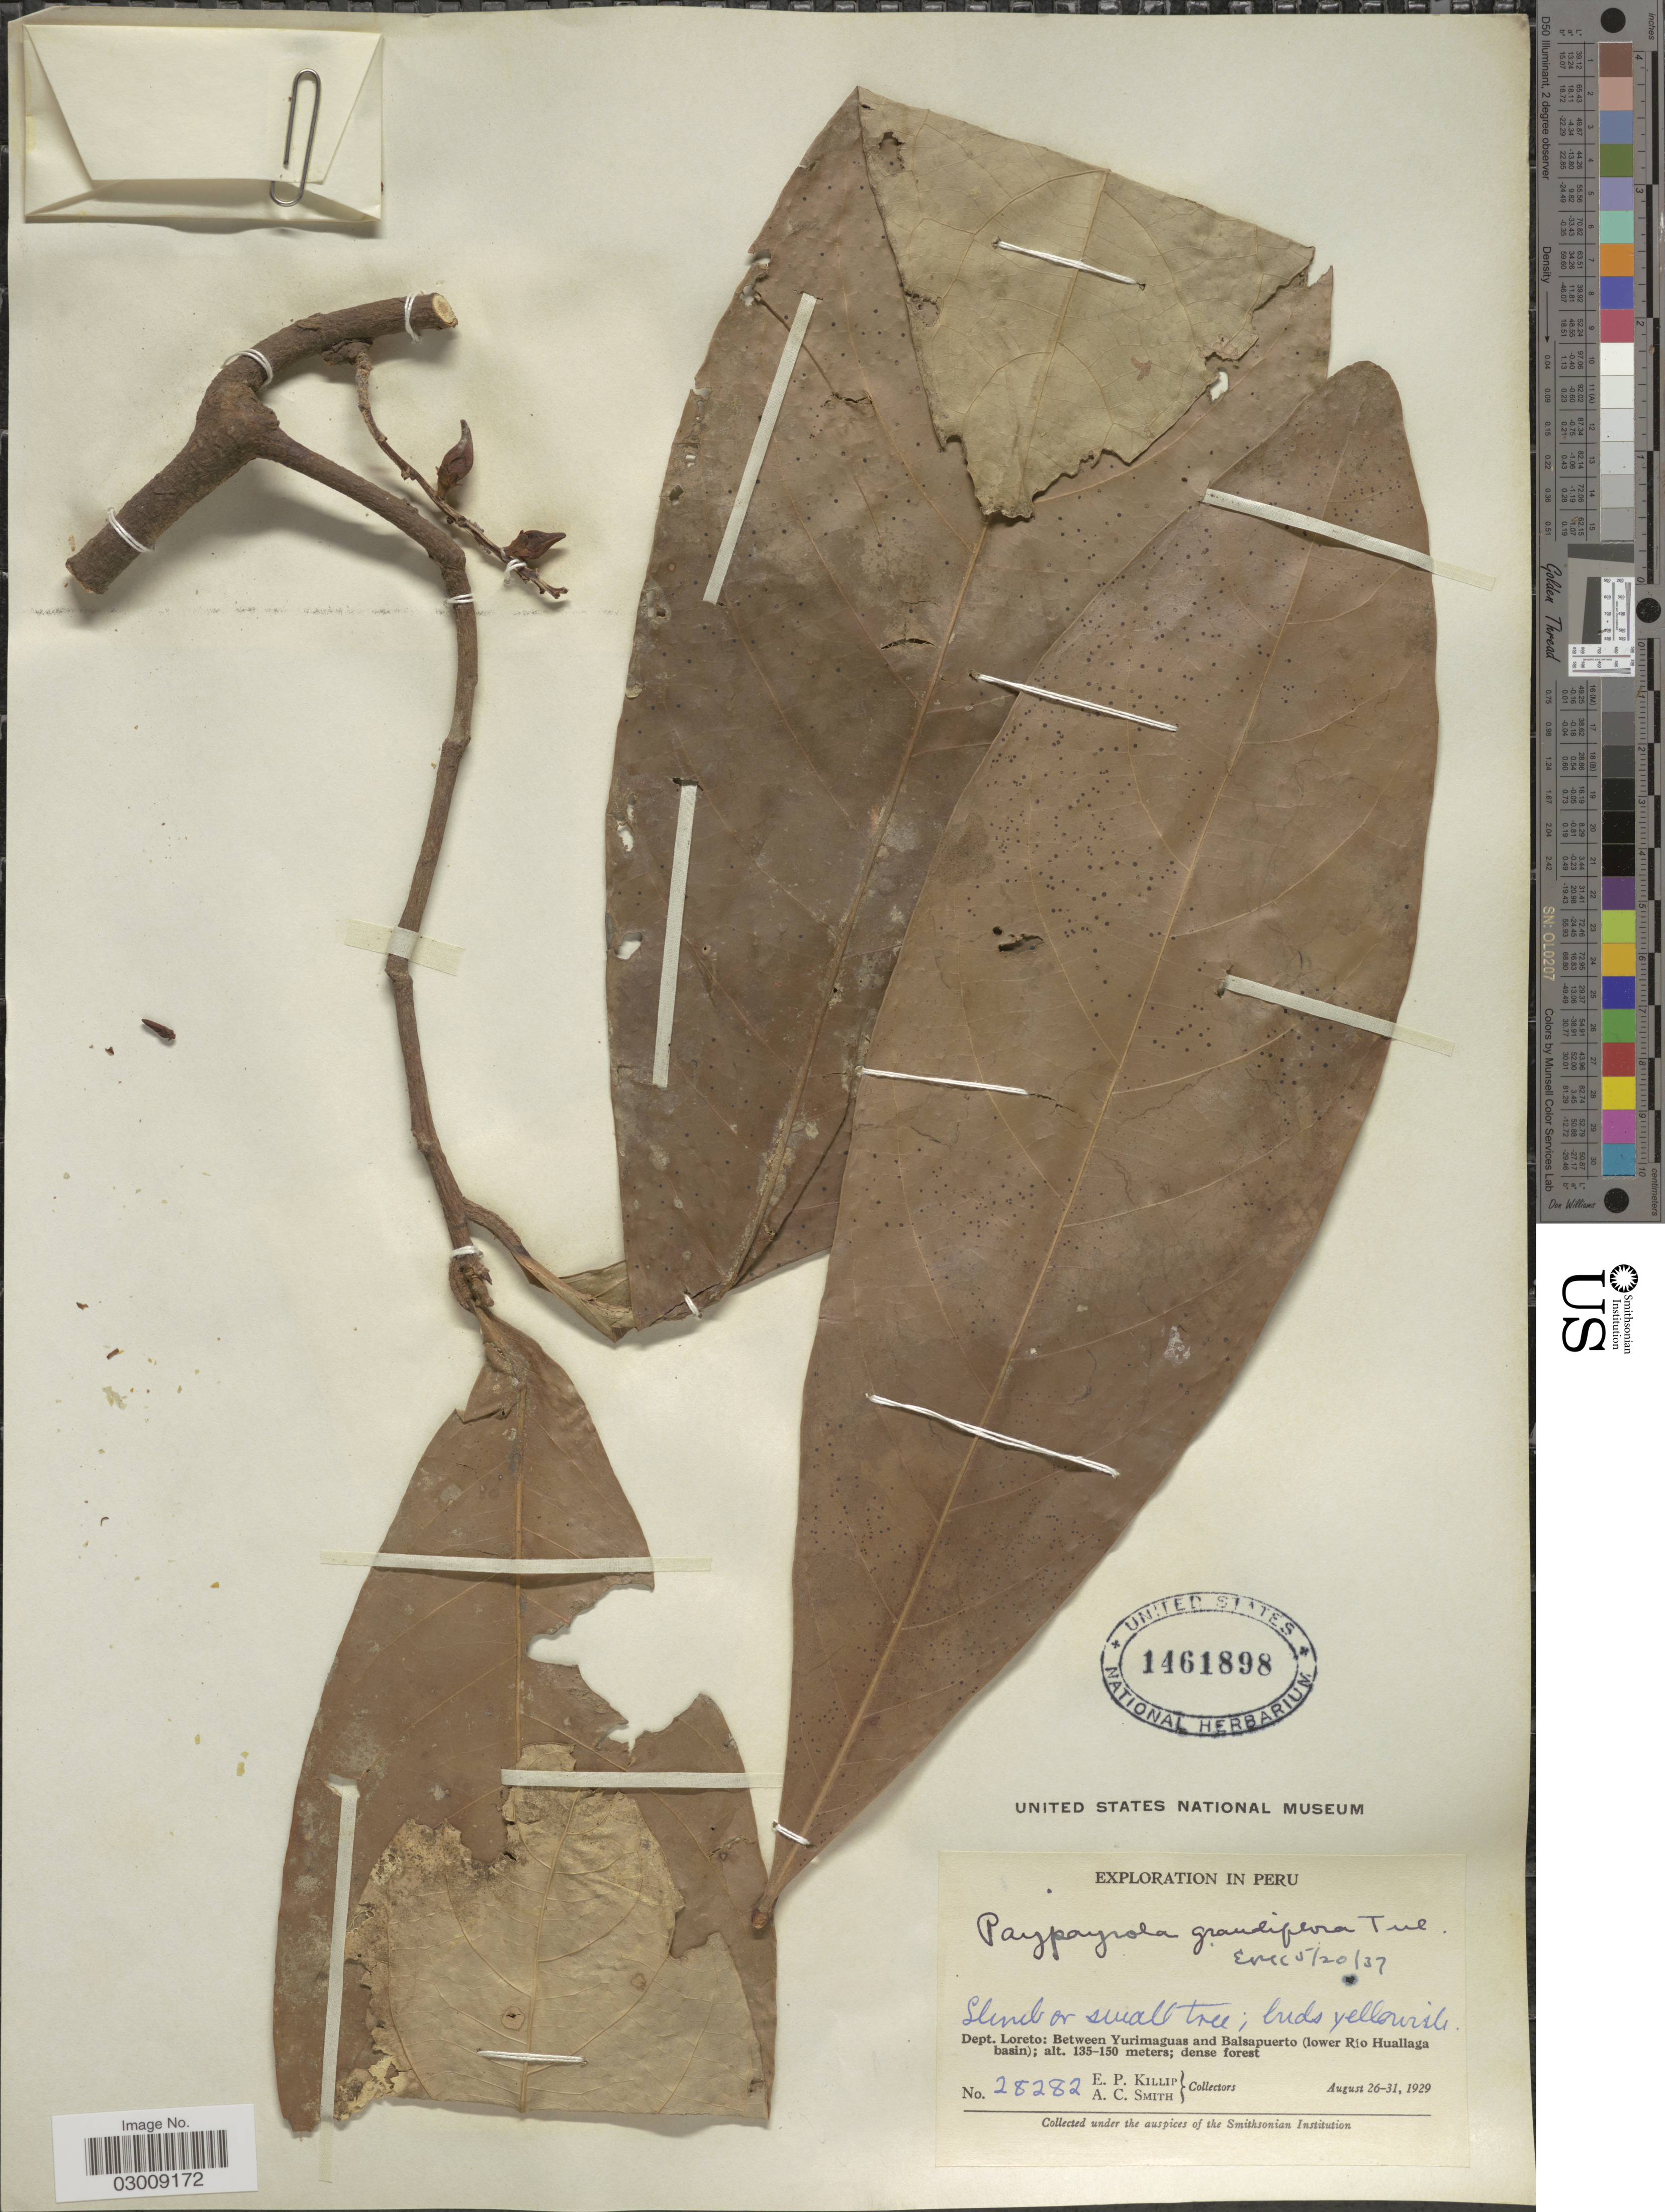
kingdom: Plantae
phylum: Tracheophyta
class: Magnoliopsida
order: Malpighiales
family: Violaceae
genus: Paypayrola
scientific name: Paypayrola grandiflora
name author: Tul.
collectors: E. P. Killip & A. C. Smith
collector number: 28282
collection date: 1929-08-26/1929-08-31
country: Peru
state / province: Loreto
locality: Dept. Loreto: Between Yurimaguas and Balsapuerto (lower Río Huallaga basin).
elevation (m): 135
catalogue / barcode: US 1461898